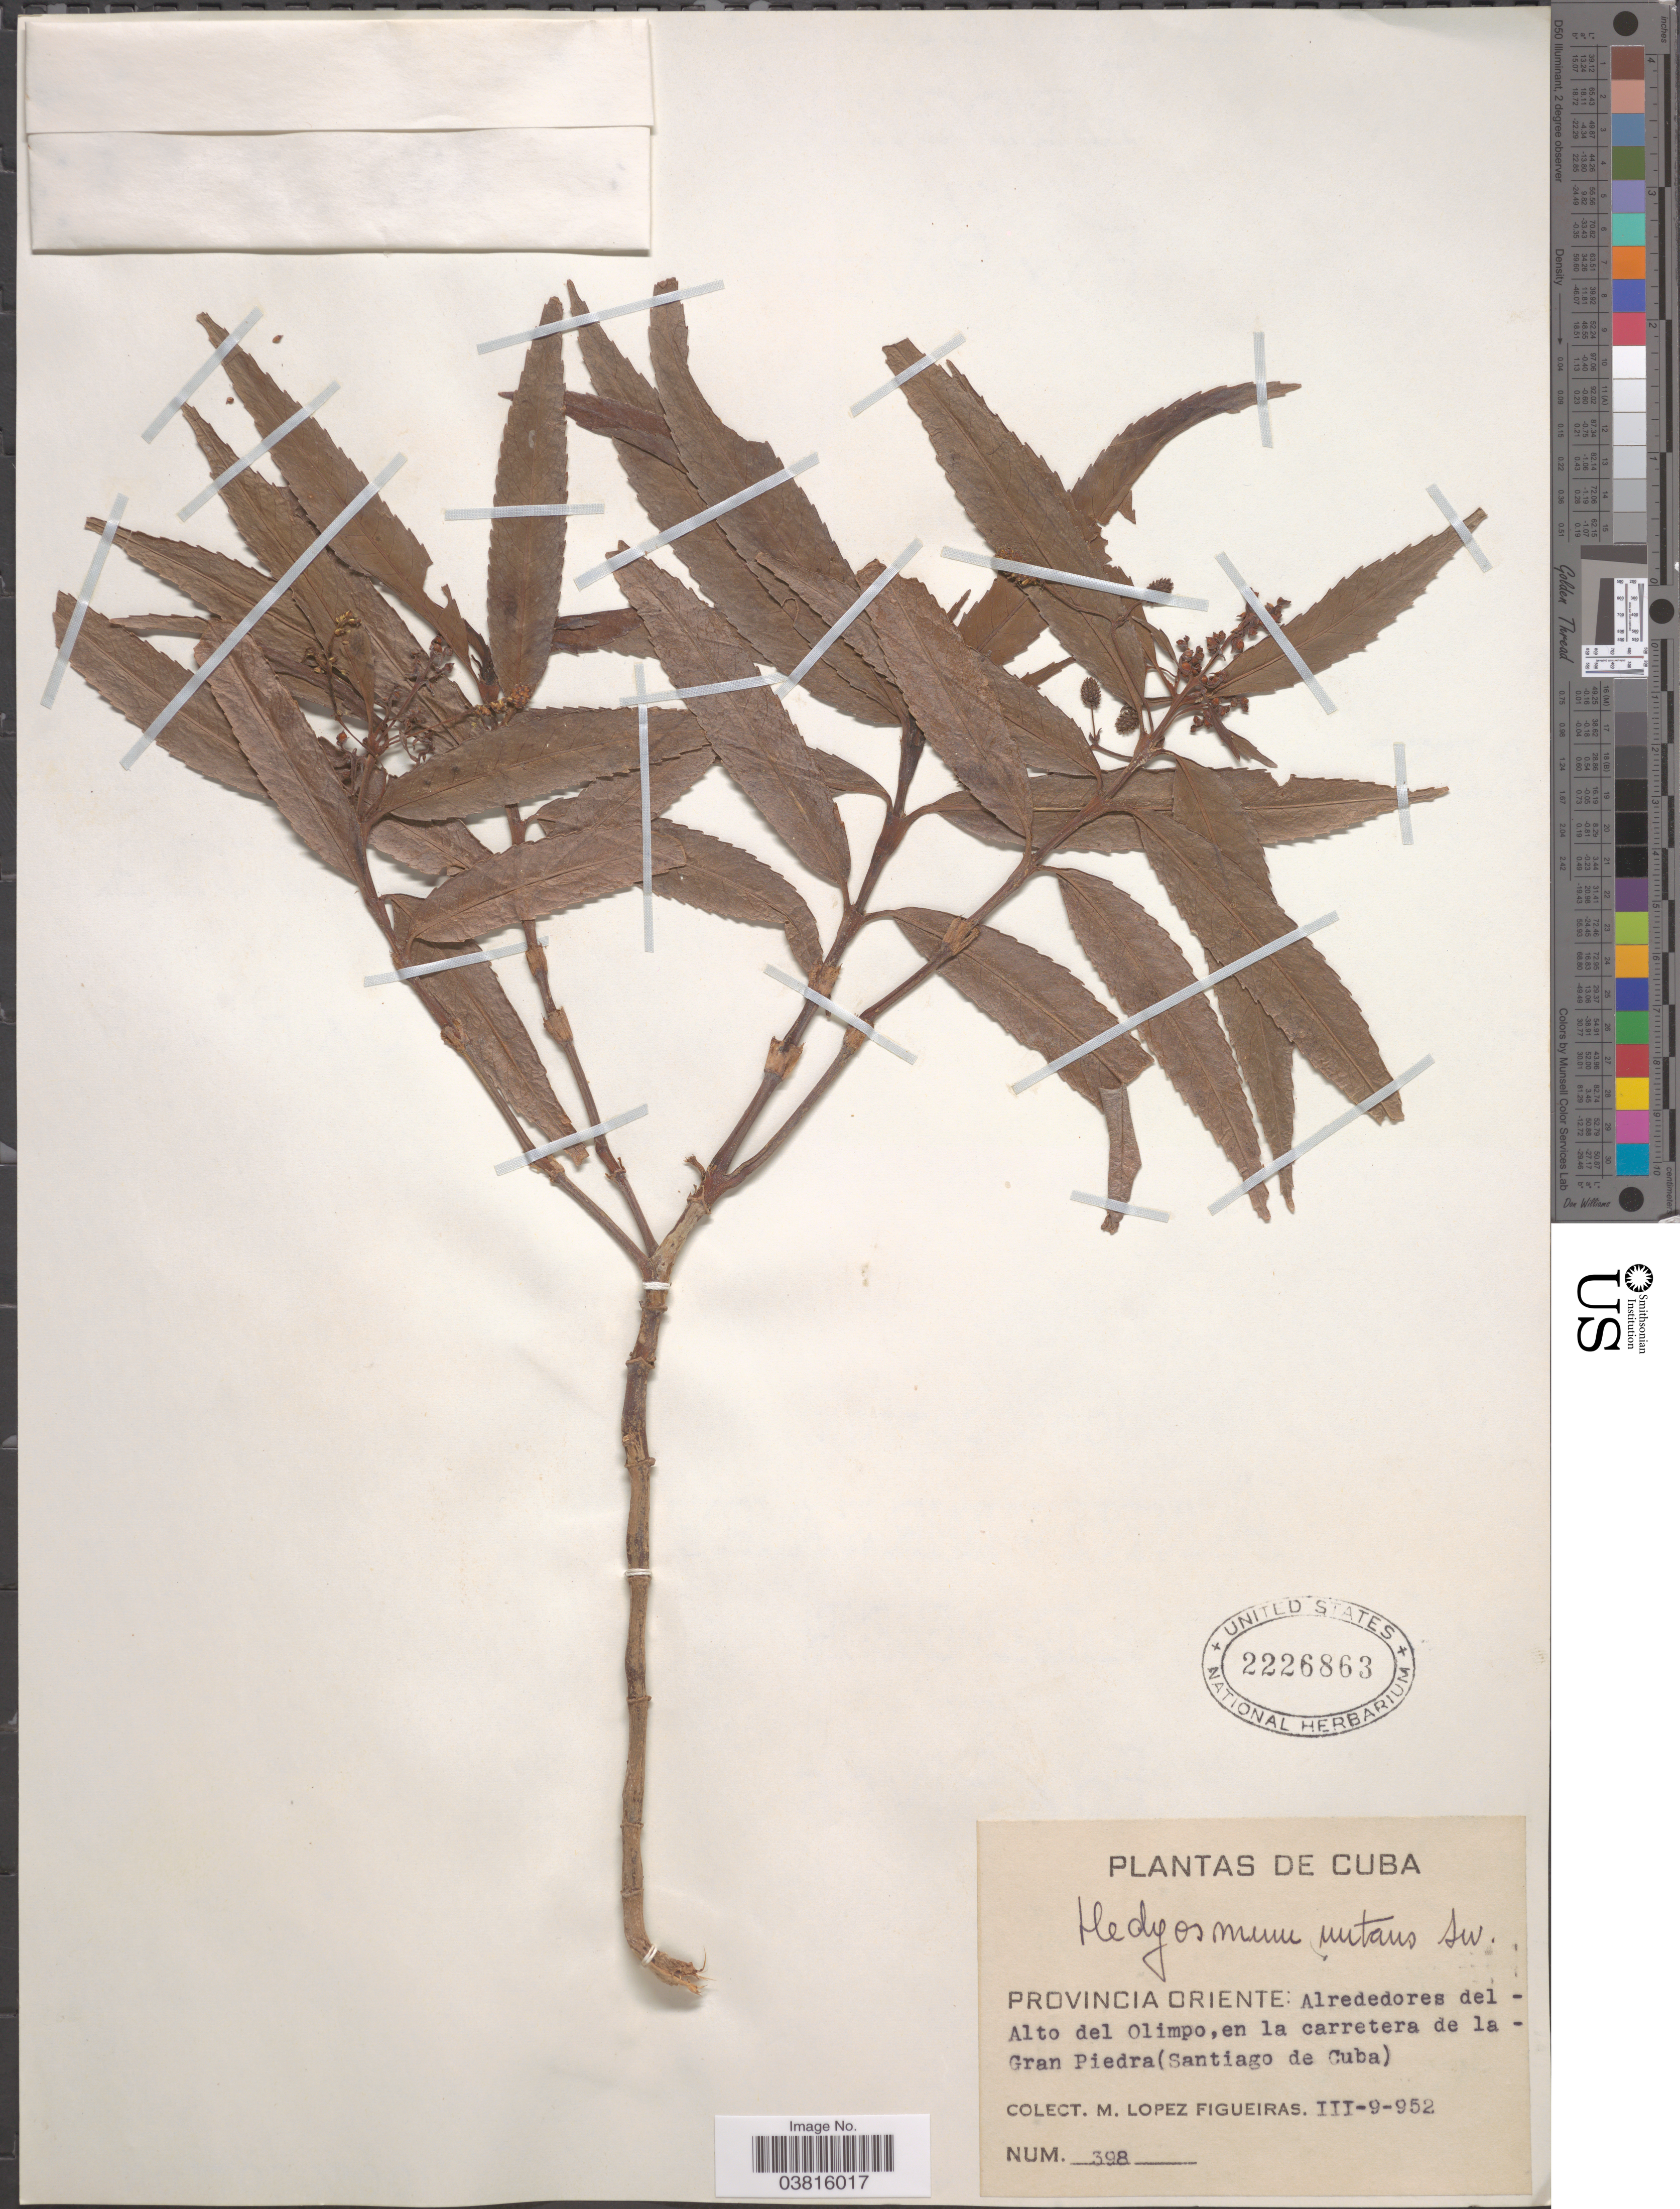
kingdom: Plantae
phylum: Tracheophyta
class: Magnoliopsida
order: Chloranthales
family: Chloranthaceae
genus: Hedyosmum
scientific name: Hedyosmum nutans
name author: Sw.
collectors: M. López Figueiras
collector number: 398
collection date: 1952-03-09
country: Cuba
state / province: Oriente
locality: Alrededores del - Alto del Olimpo, en la carretera de la - Gran Piedra(Santiago de Cuba).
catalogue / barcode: US 2226863